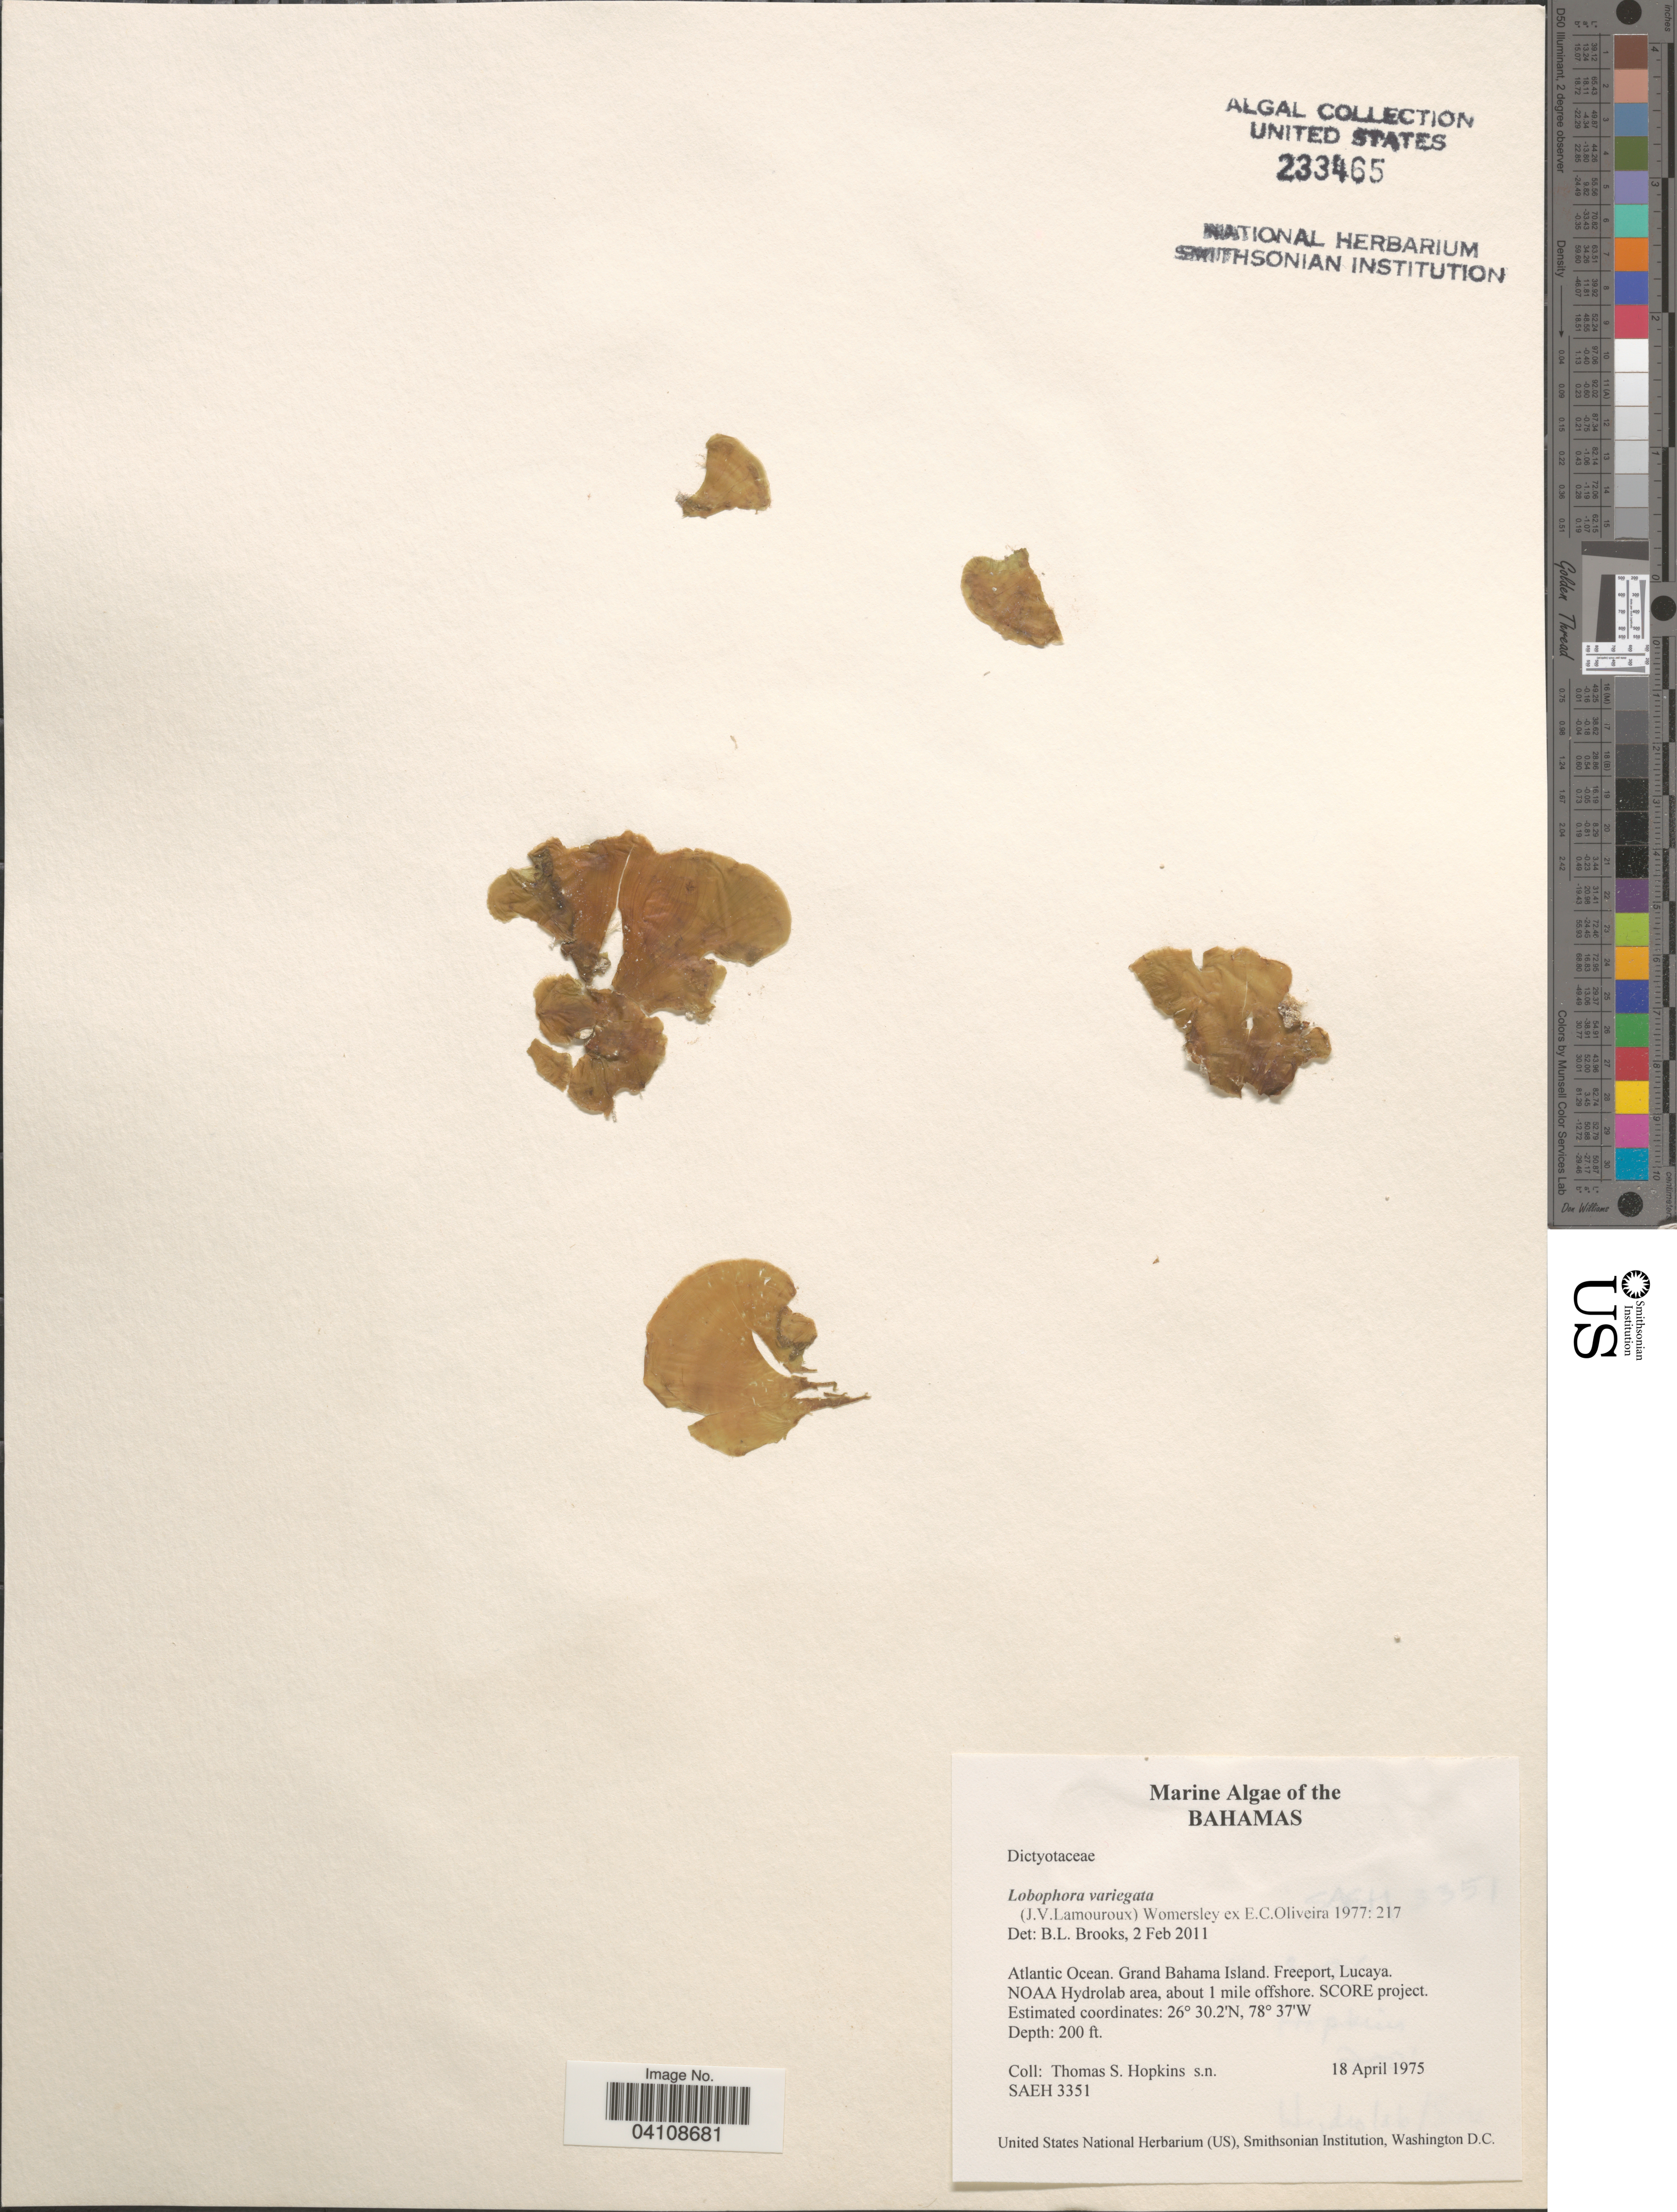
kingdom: Chromista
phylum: Ochrophyta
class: Phaeophyceae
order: Dictyotales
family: Dictyotaceae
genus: Lobophora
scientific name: Lobophora variegata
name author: (J.V.Lamouroux) Womersley & E.C. Oliveira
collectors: T. Hopkins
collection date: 1975-04-18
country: Bahamas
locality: Atlantic Ocean. Grand Bahama Island. Freeport, Lucaya. NOAA Hydrolab area, about 1 mile offshore. SCORE project.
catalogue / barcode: US 233465